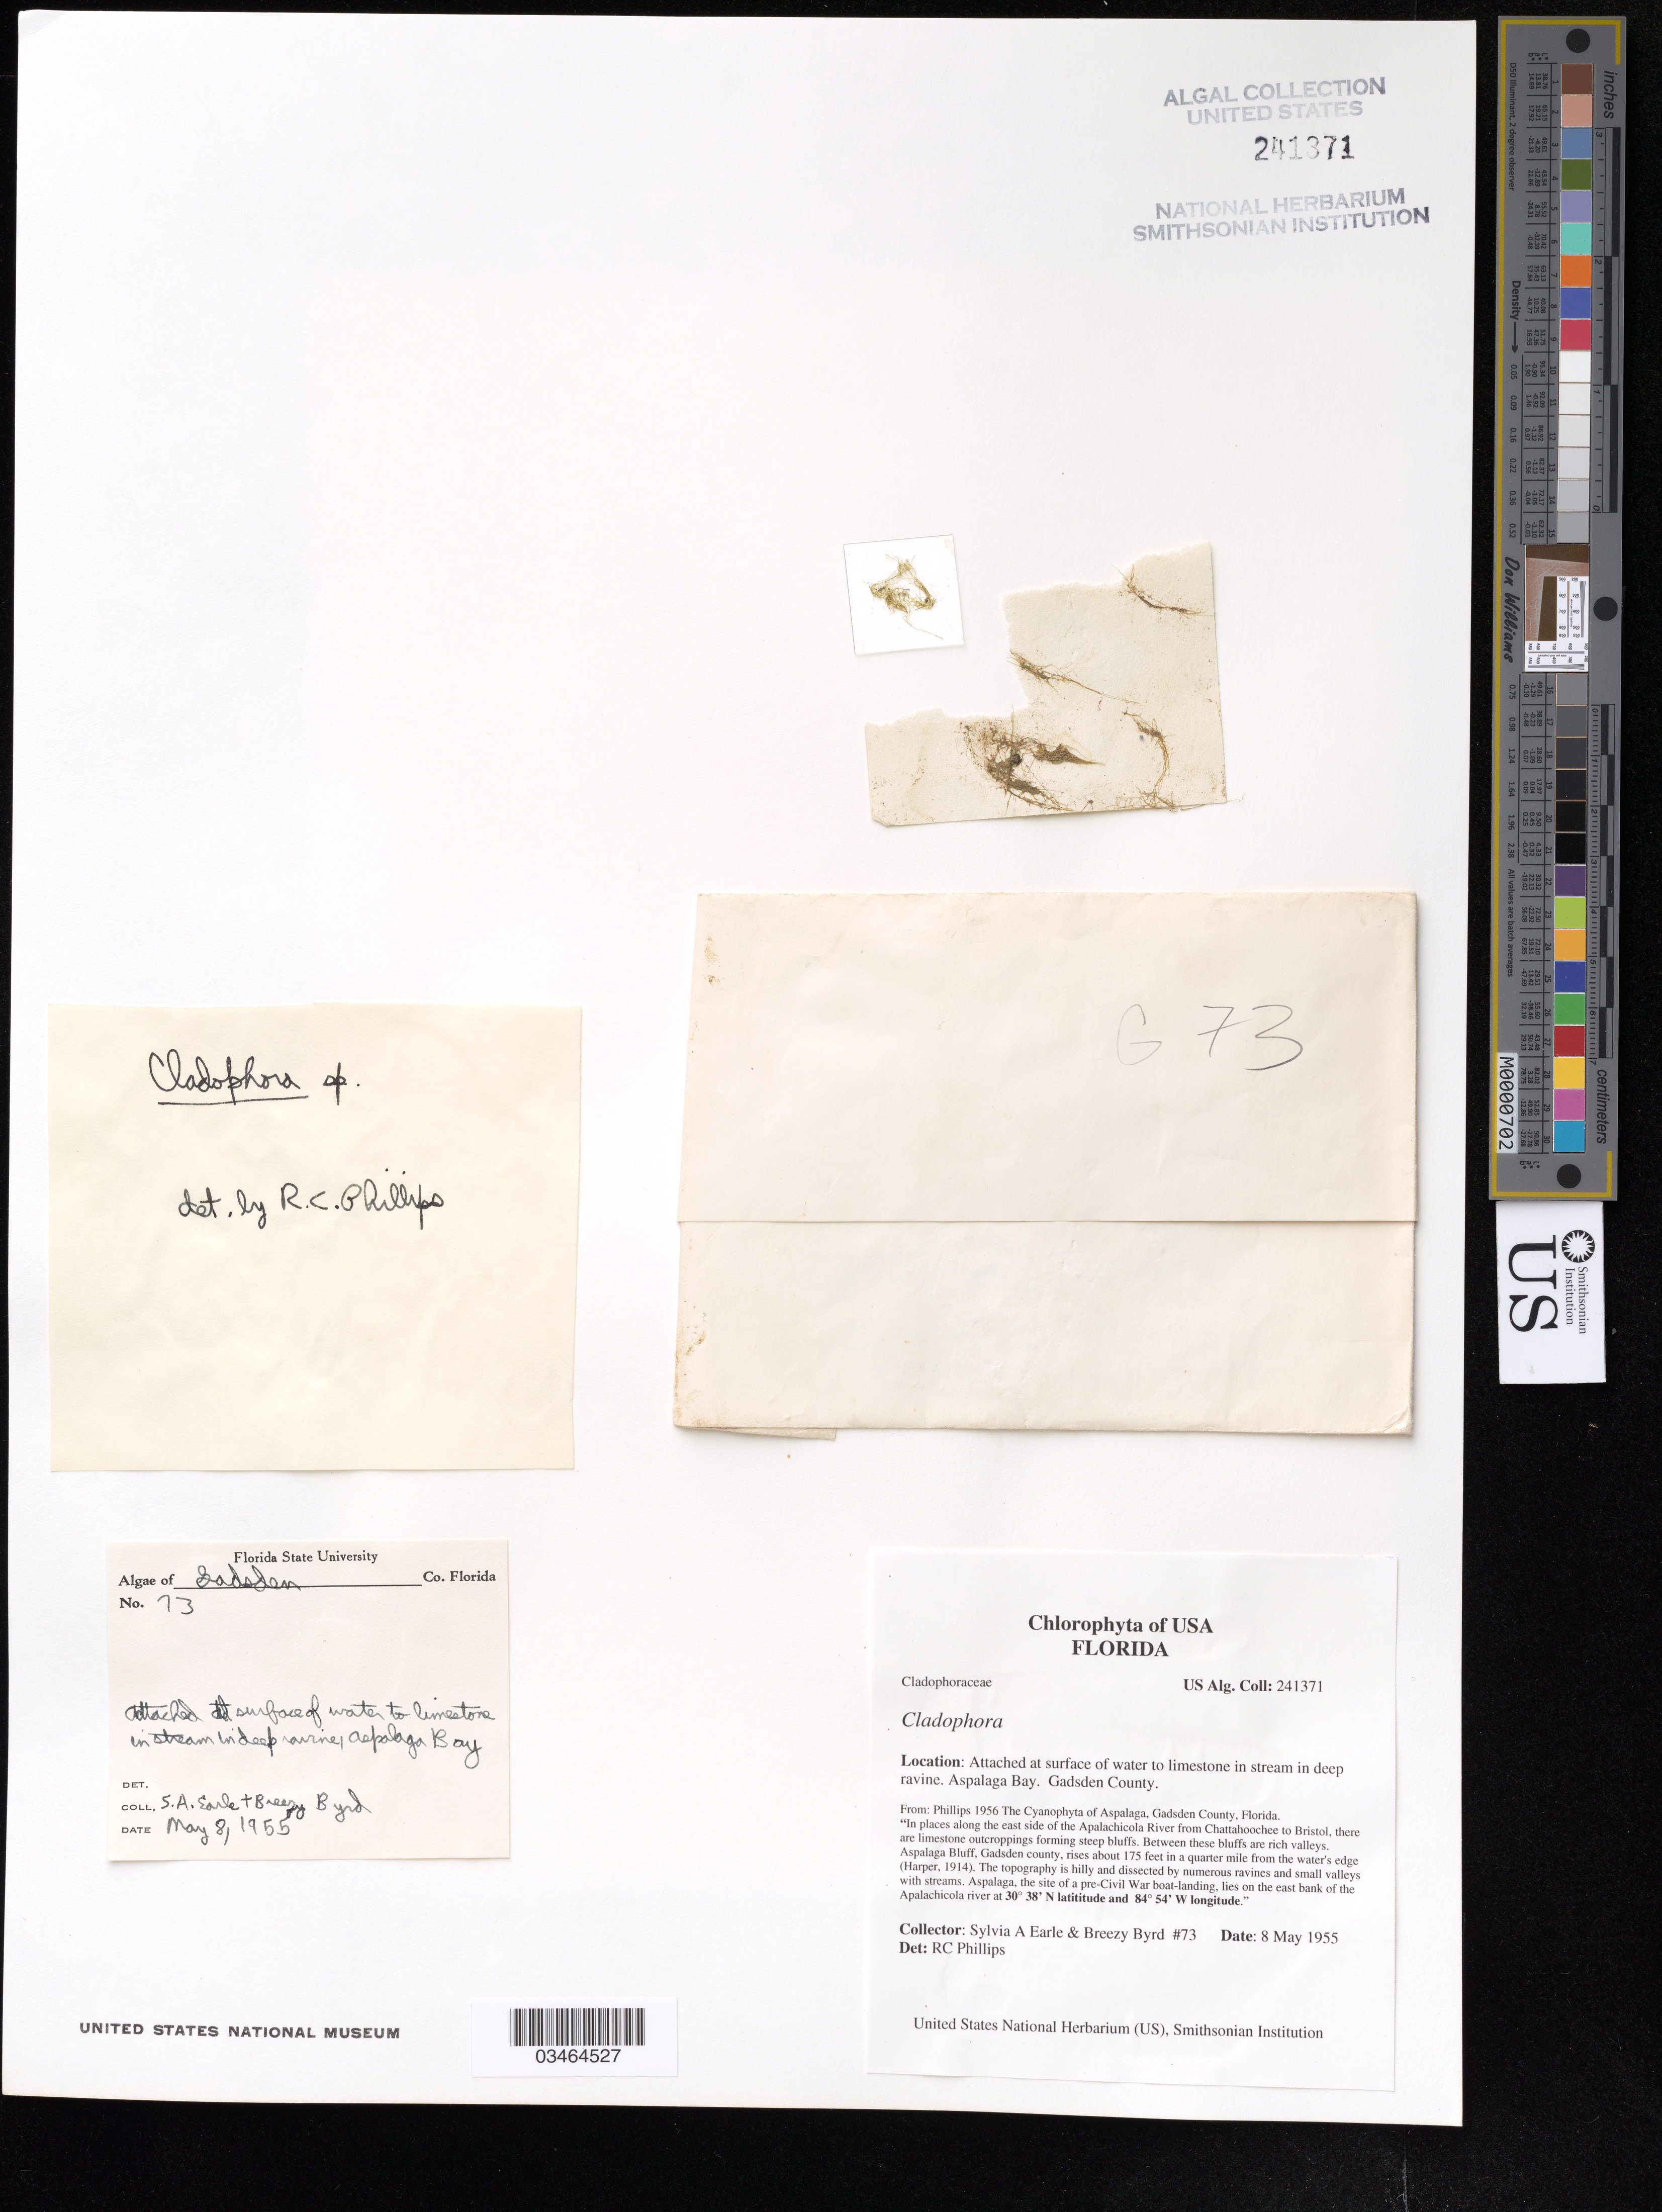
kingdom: Plantae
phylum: Chlorophyta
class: Ulvophyceae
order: Cladophorales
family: Cladophoraceae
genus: Cladophora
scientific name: Cladophora sp.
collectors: S. A. Earle & B. Byrd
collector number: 73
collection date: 1955-05-08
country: United States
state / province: Florida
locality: Aspalaga Bay. Gadsden County.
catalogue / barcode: US 241371